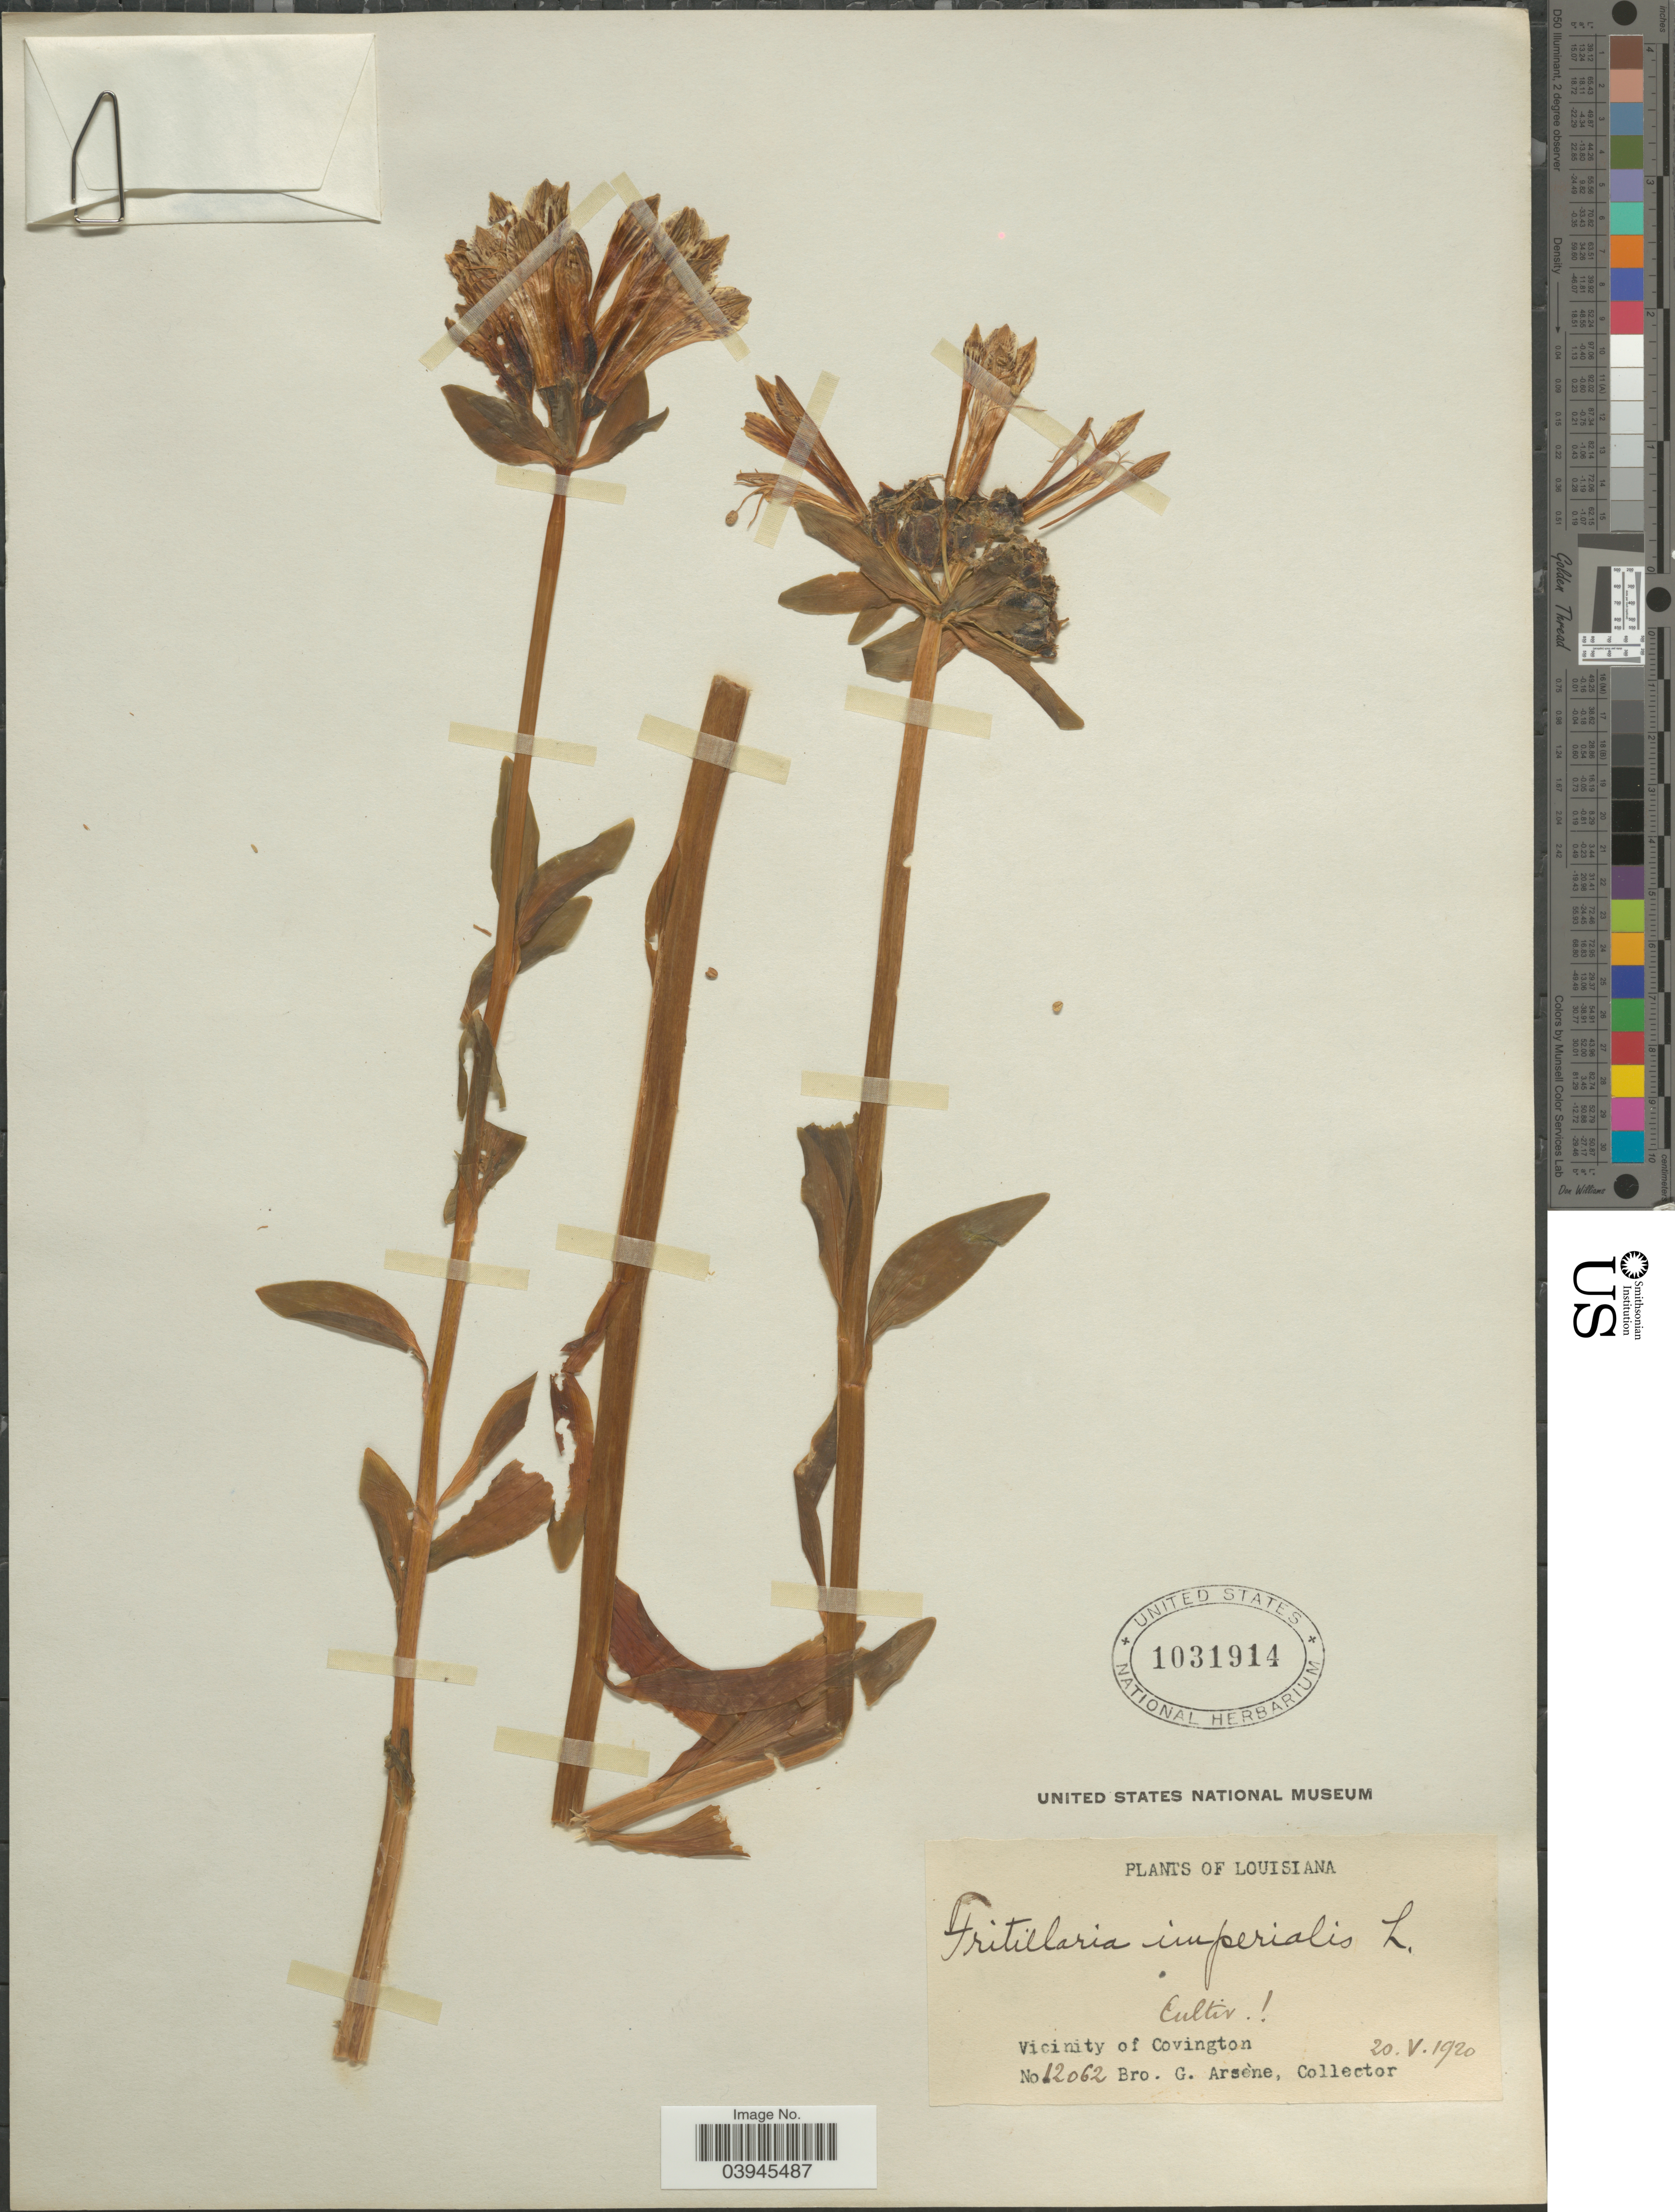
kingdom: Plantae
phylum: Tracheophyta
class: Liliopsida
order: Liliales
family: Liliaceae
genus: Fritillaria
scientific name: Fritillaria imperialis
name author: L.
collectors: Bro. G. Arsène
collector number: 12062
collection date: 1920-05-20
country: United States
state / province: Louisiana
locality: Vicinity of Covington.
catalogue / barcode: US 1031914